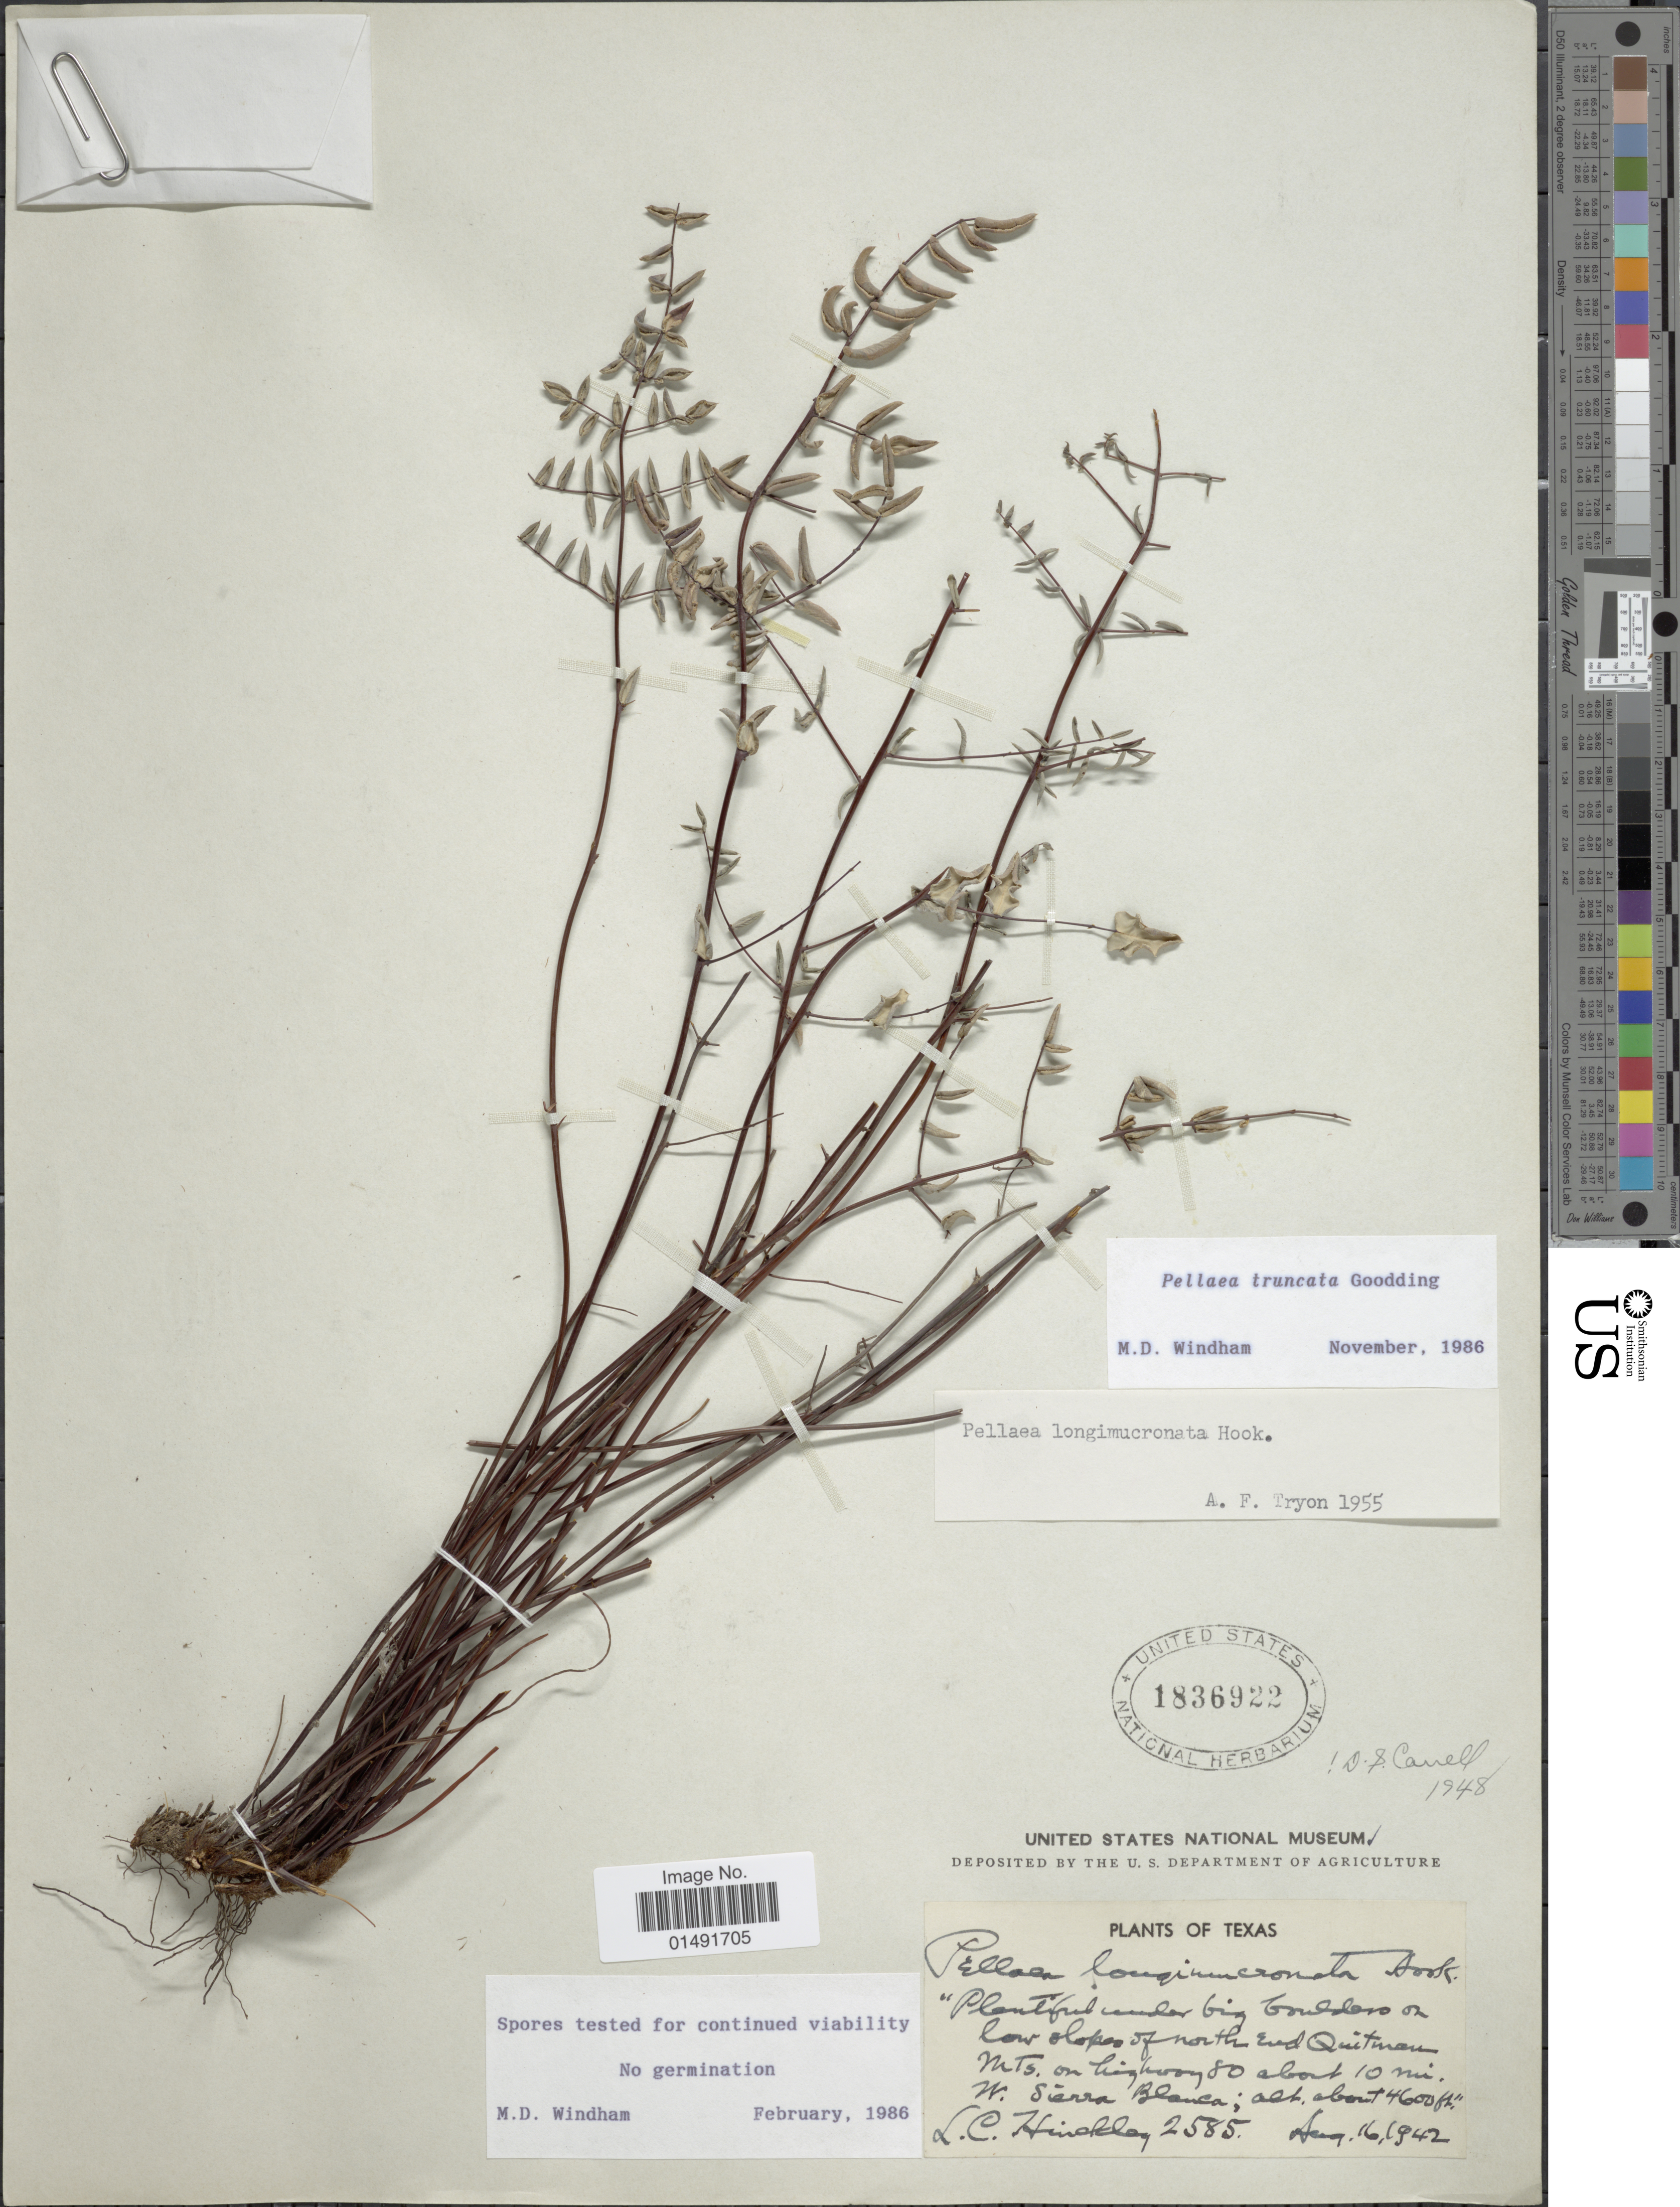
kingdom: Plantae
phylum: Tracheophyta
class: Polypodiopsida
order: Polypodiales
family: Pteridaceae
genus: Pellaea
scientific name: Pellaea truncata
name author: Goodd.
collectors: L. Hinckley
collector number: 2588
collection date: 1942-08-16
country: United States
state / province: Texas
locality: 'North end Quitman Mts on highway 80 about 10 mi. W Sierra Blanca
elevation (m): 1402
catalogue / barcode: US 1836922